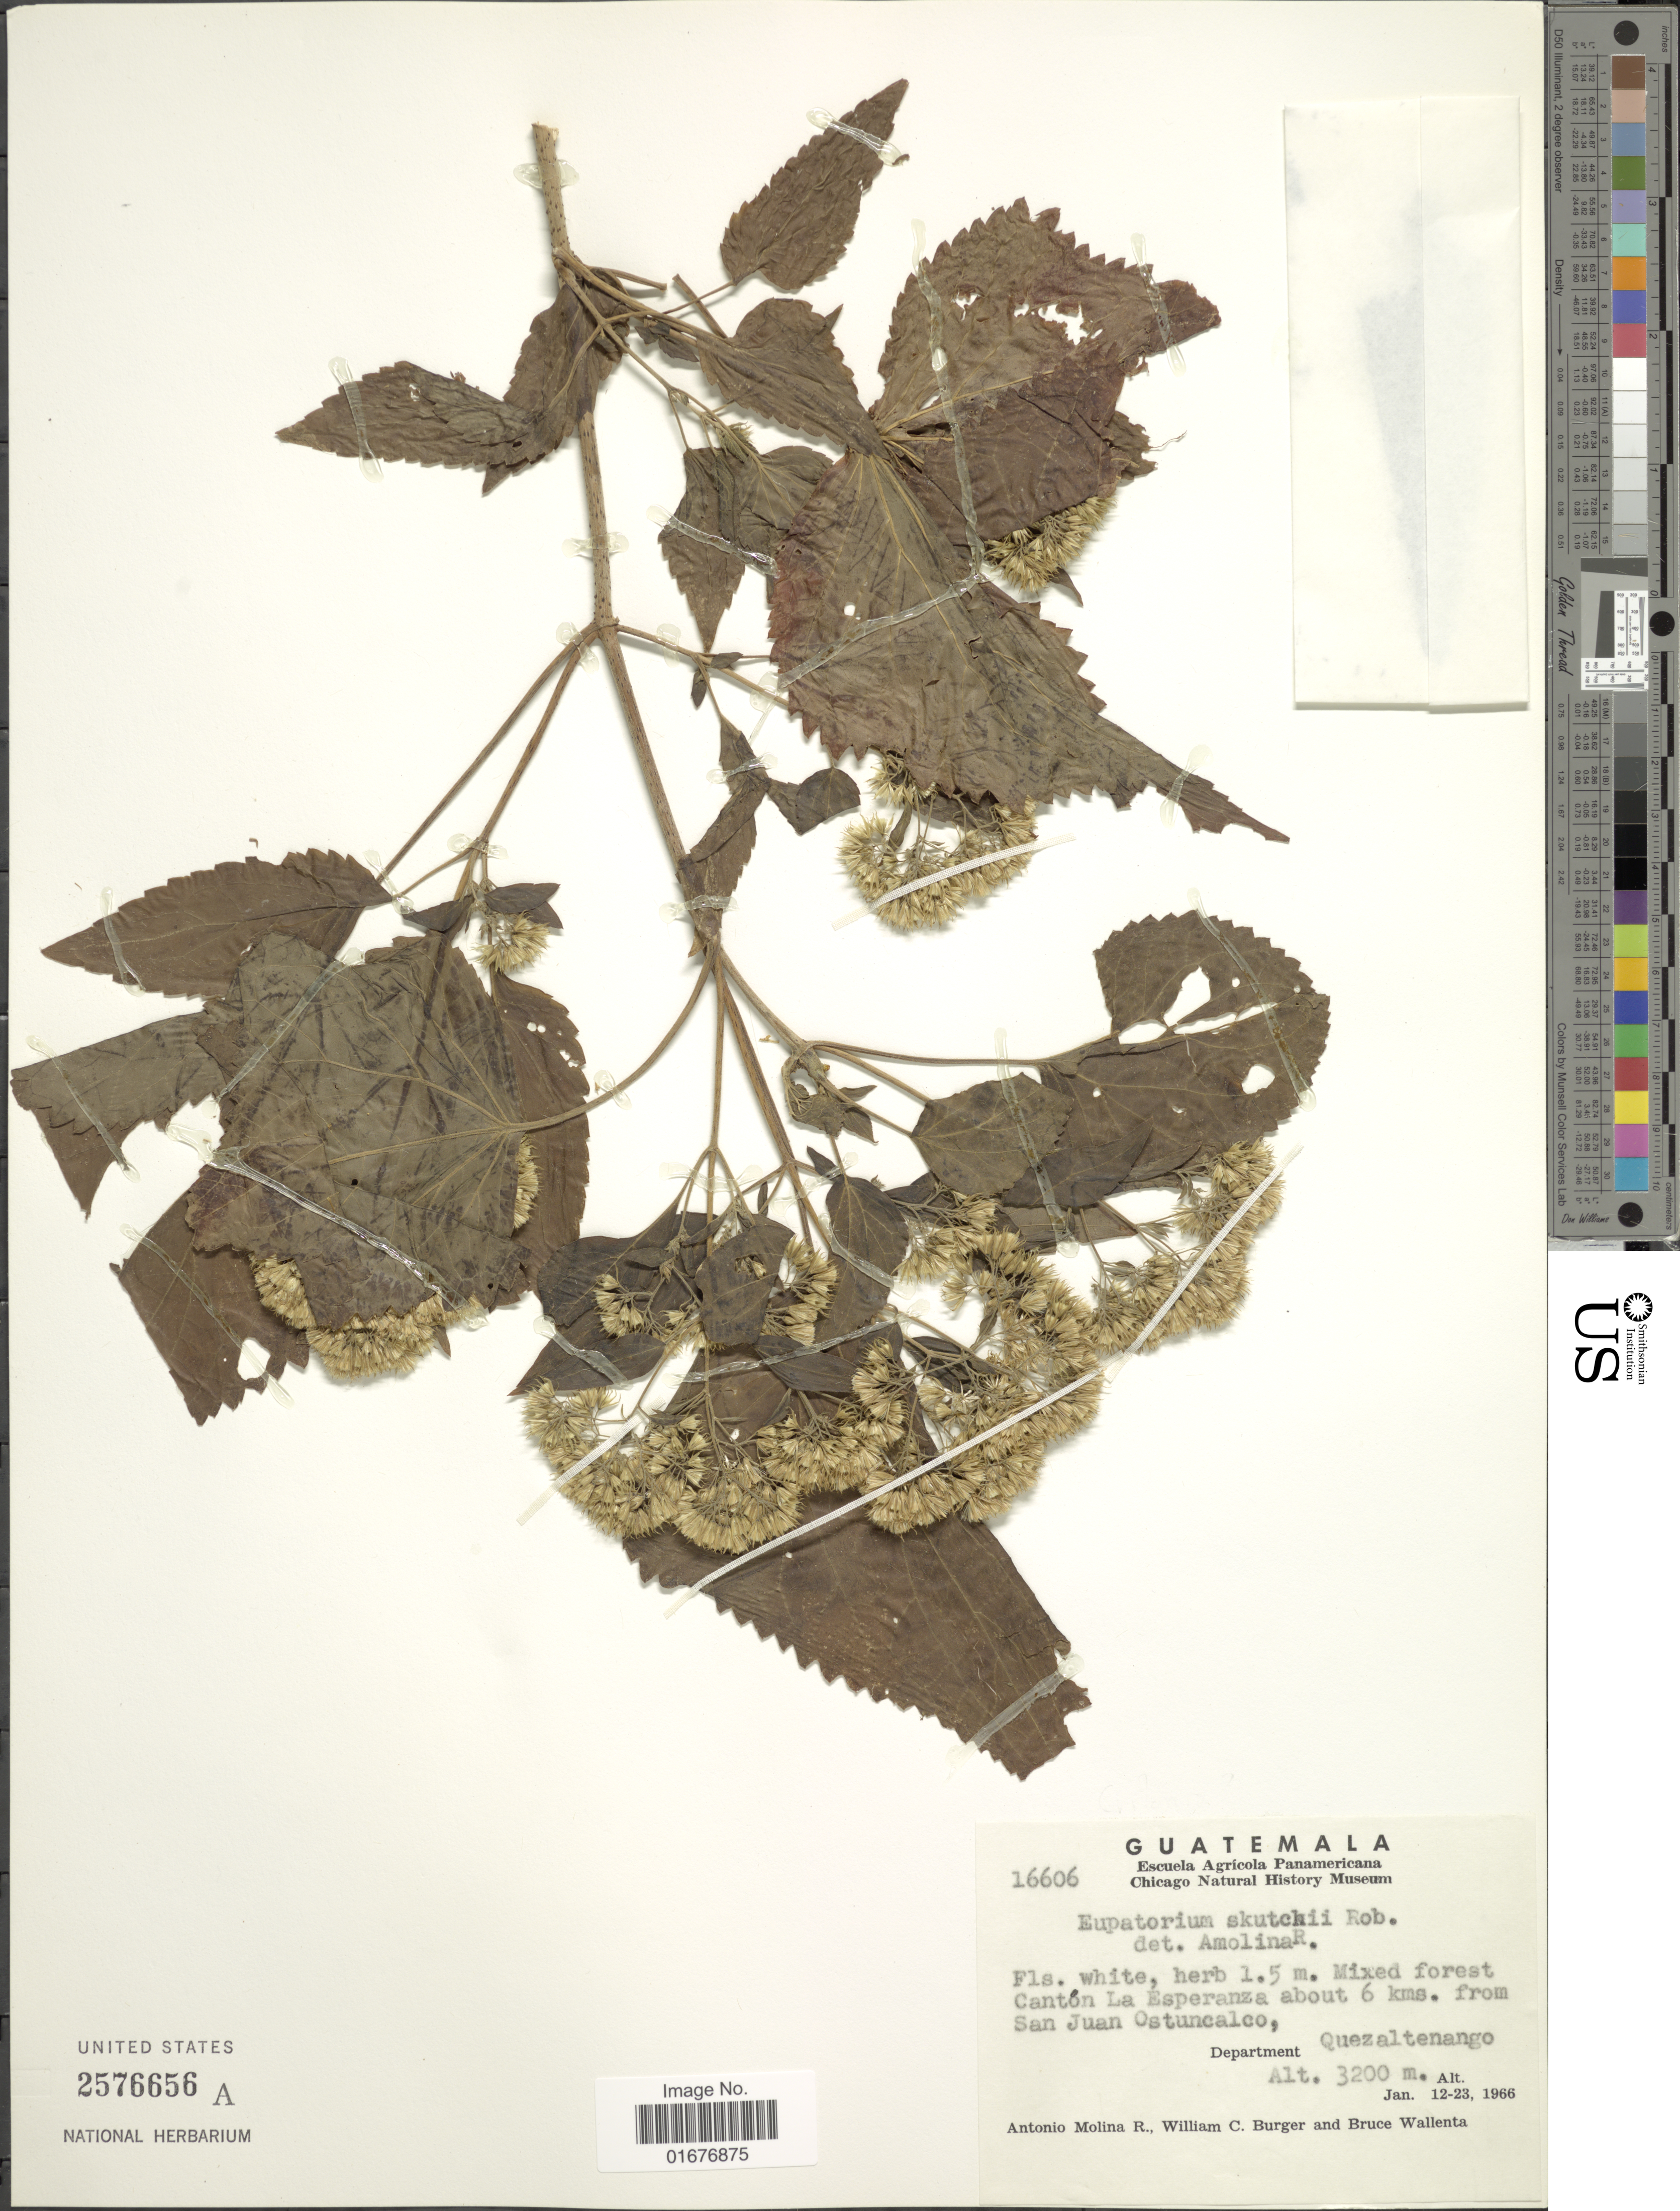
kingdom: Plantae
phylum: Tracheophyta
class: Magnoliopsida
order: Asterales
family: Asteraceae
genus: Ageratina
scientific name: Ageratina skutchii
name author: (B.L. Rob.) R.M. King & H. Rob.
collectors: A. Molina R., W. Burger & B. Wallenta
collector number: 16606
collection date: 1966-01-12/1966-01-23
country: Guatemala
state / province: Quetzaltenango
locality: Canton La Esperenza about 6 kms. from San Juan Ostuncalco, Department Quezaltenango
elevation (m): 3200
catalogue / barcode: US 2576656A